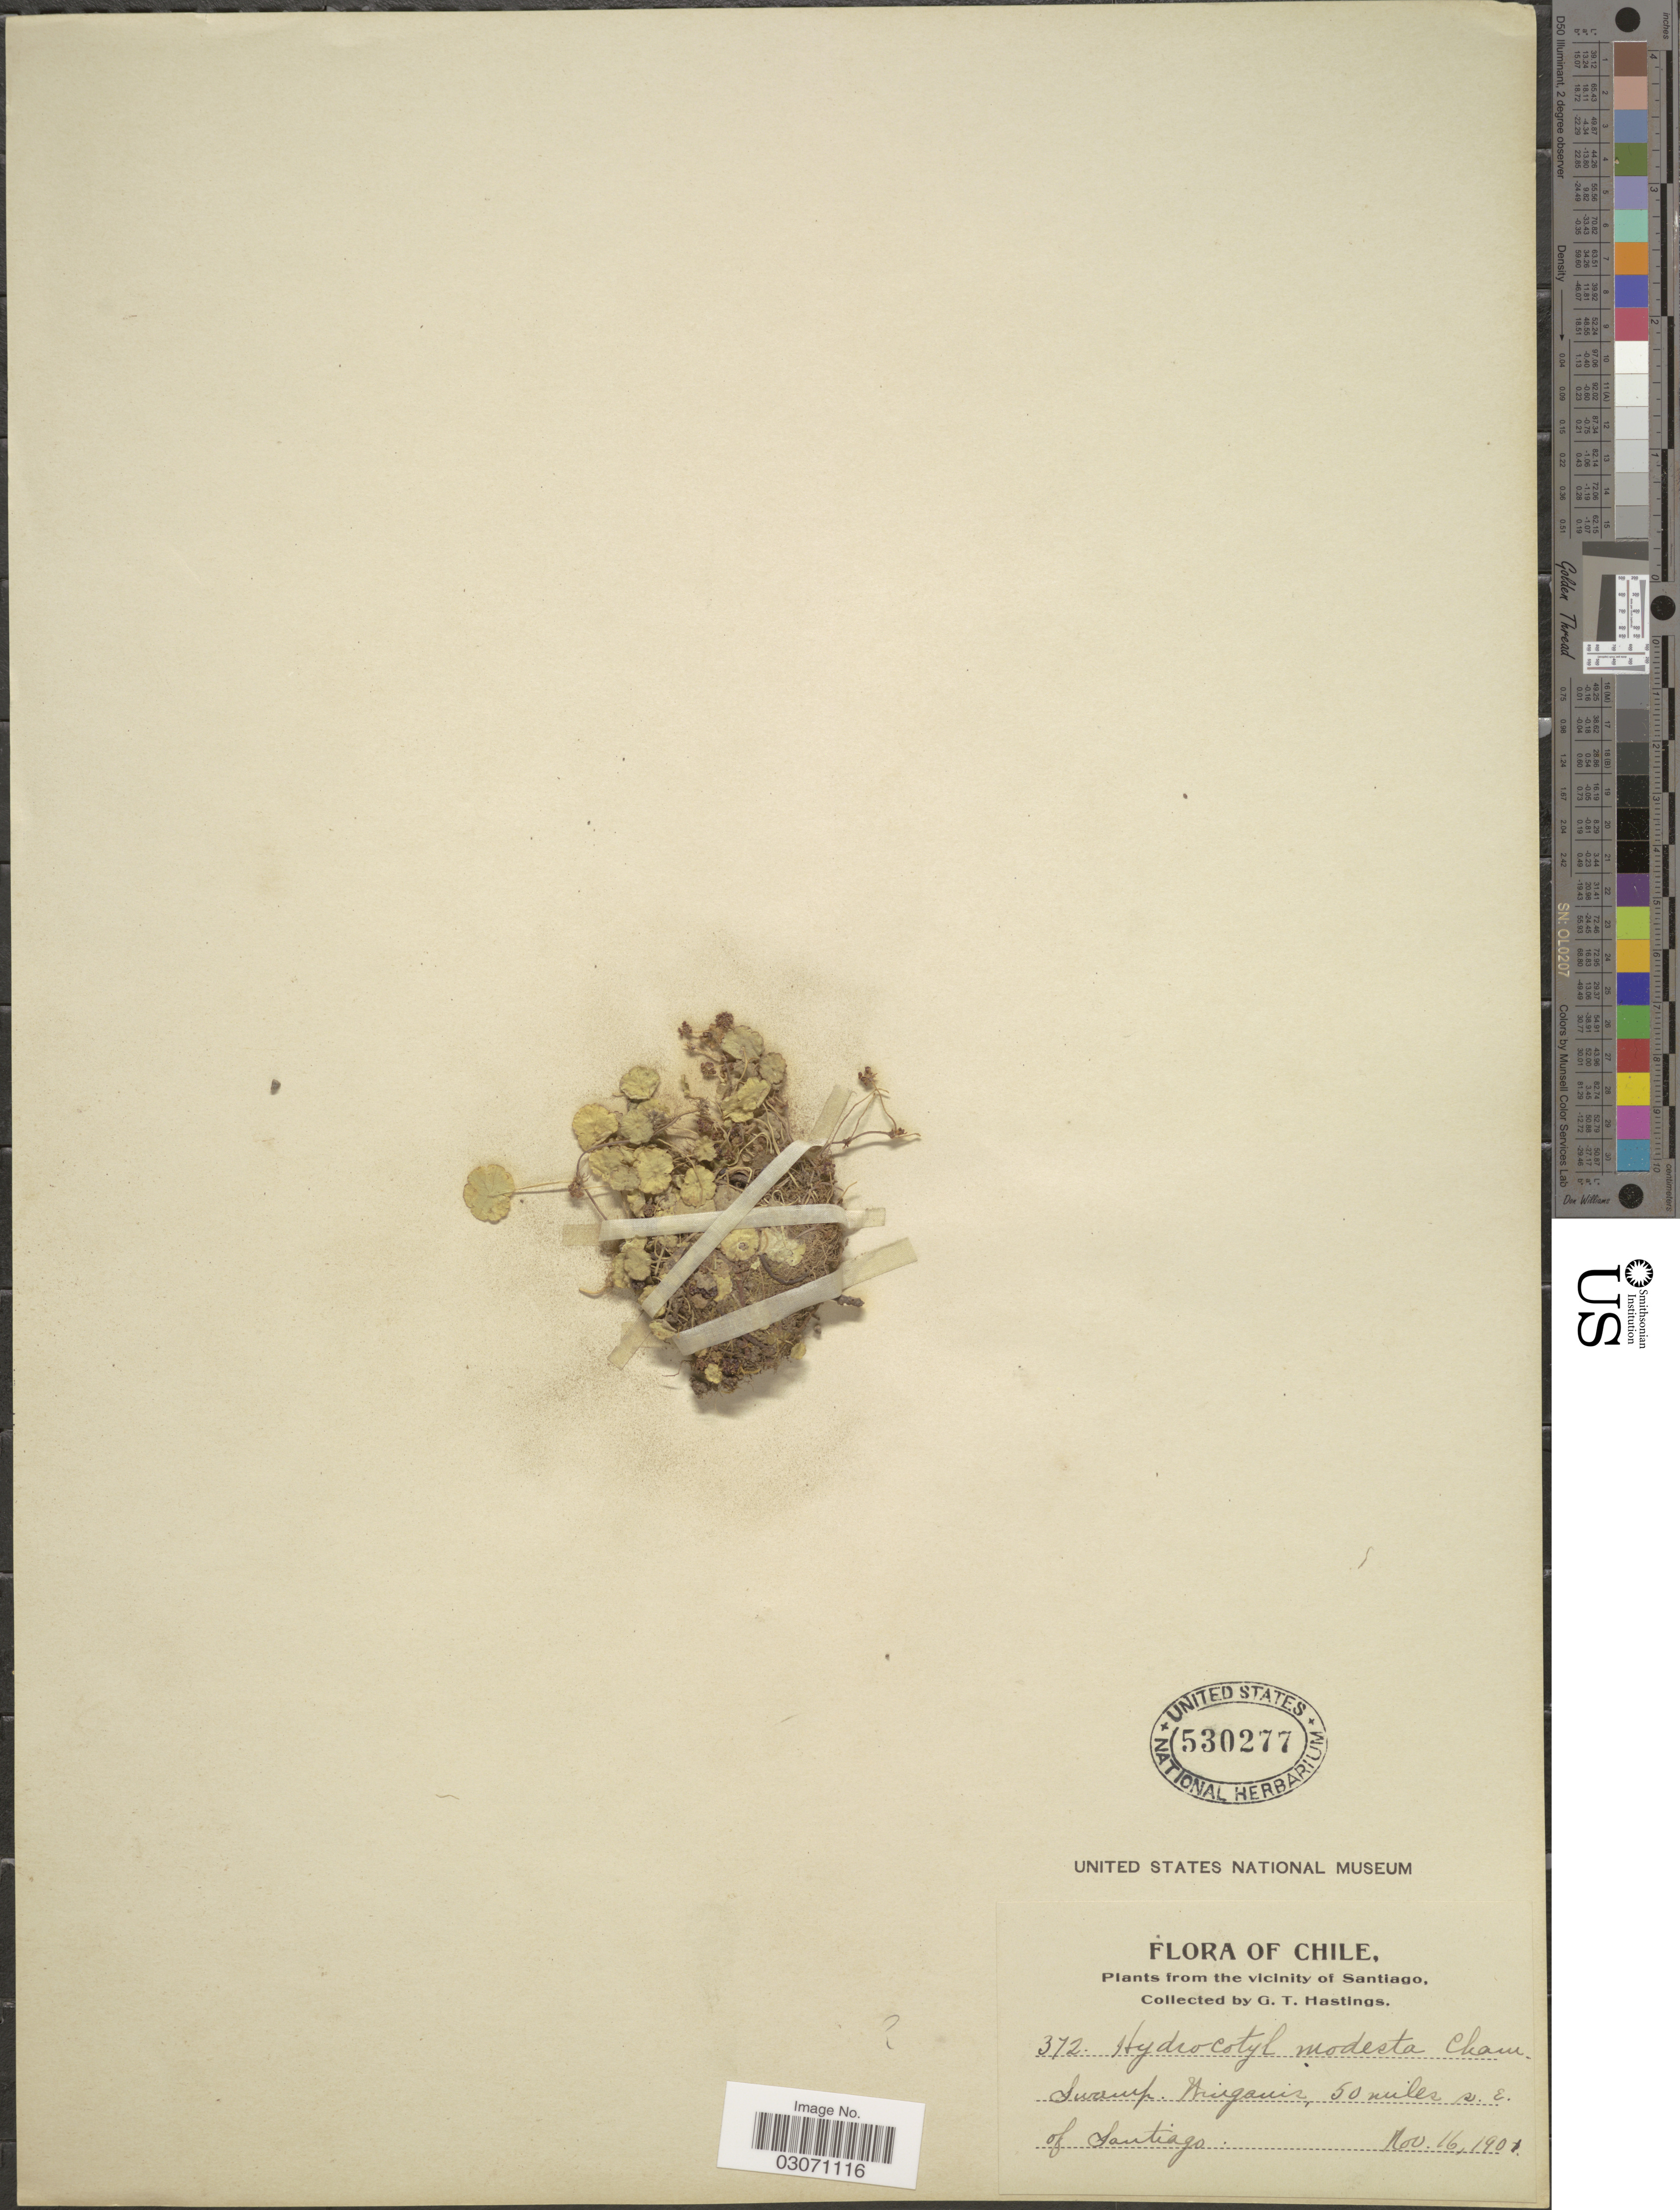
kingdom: Plantae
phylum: Tracheophyta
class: Magnoliopsida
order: Apiales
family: Araliaceae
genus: Hydrocotyle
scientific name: Hydrocotyle modesta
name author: Cham. & Schltdl.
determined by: Mendoza, M.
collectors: G. Hastings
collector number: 372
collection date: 1901-11-16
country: Chile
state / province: Región Metropolitana (RM)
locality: The Vicinity of Santiago, Nirganiz [interpreted], 50 miles s.e. of Santiago.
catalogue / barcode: US 530277